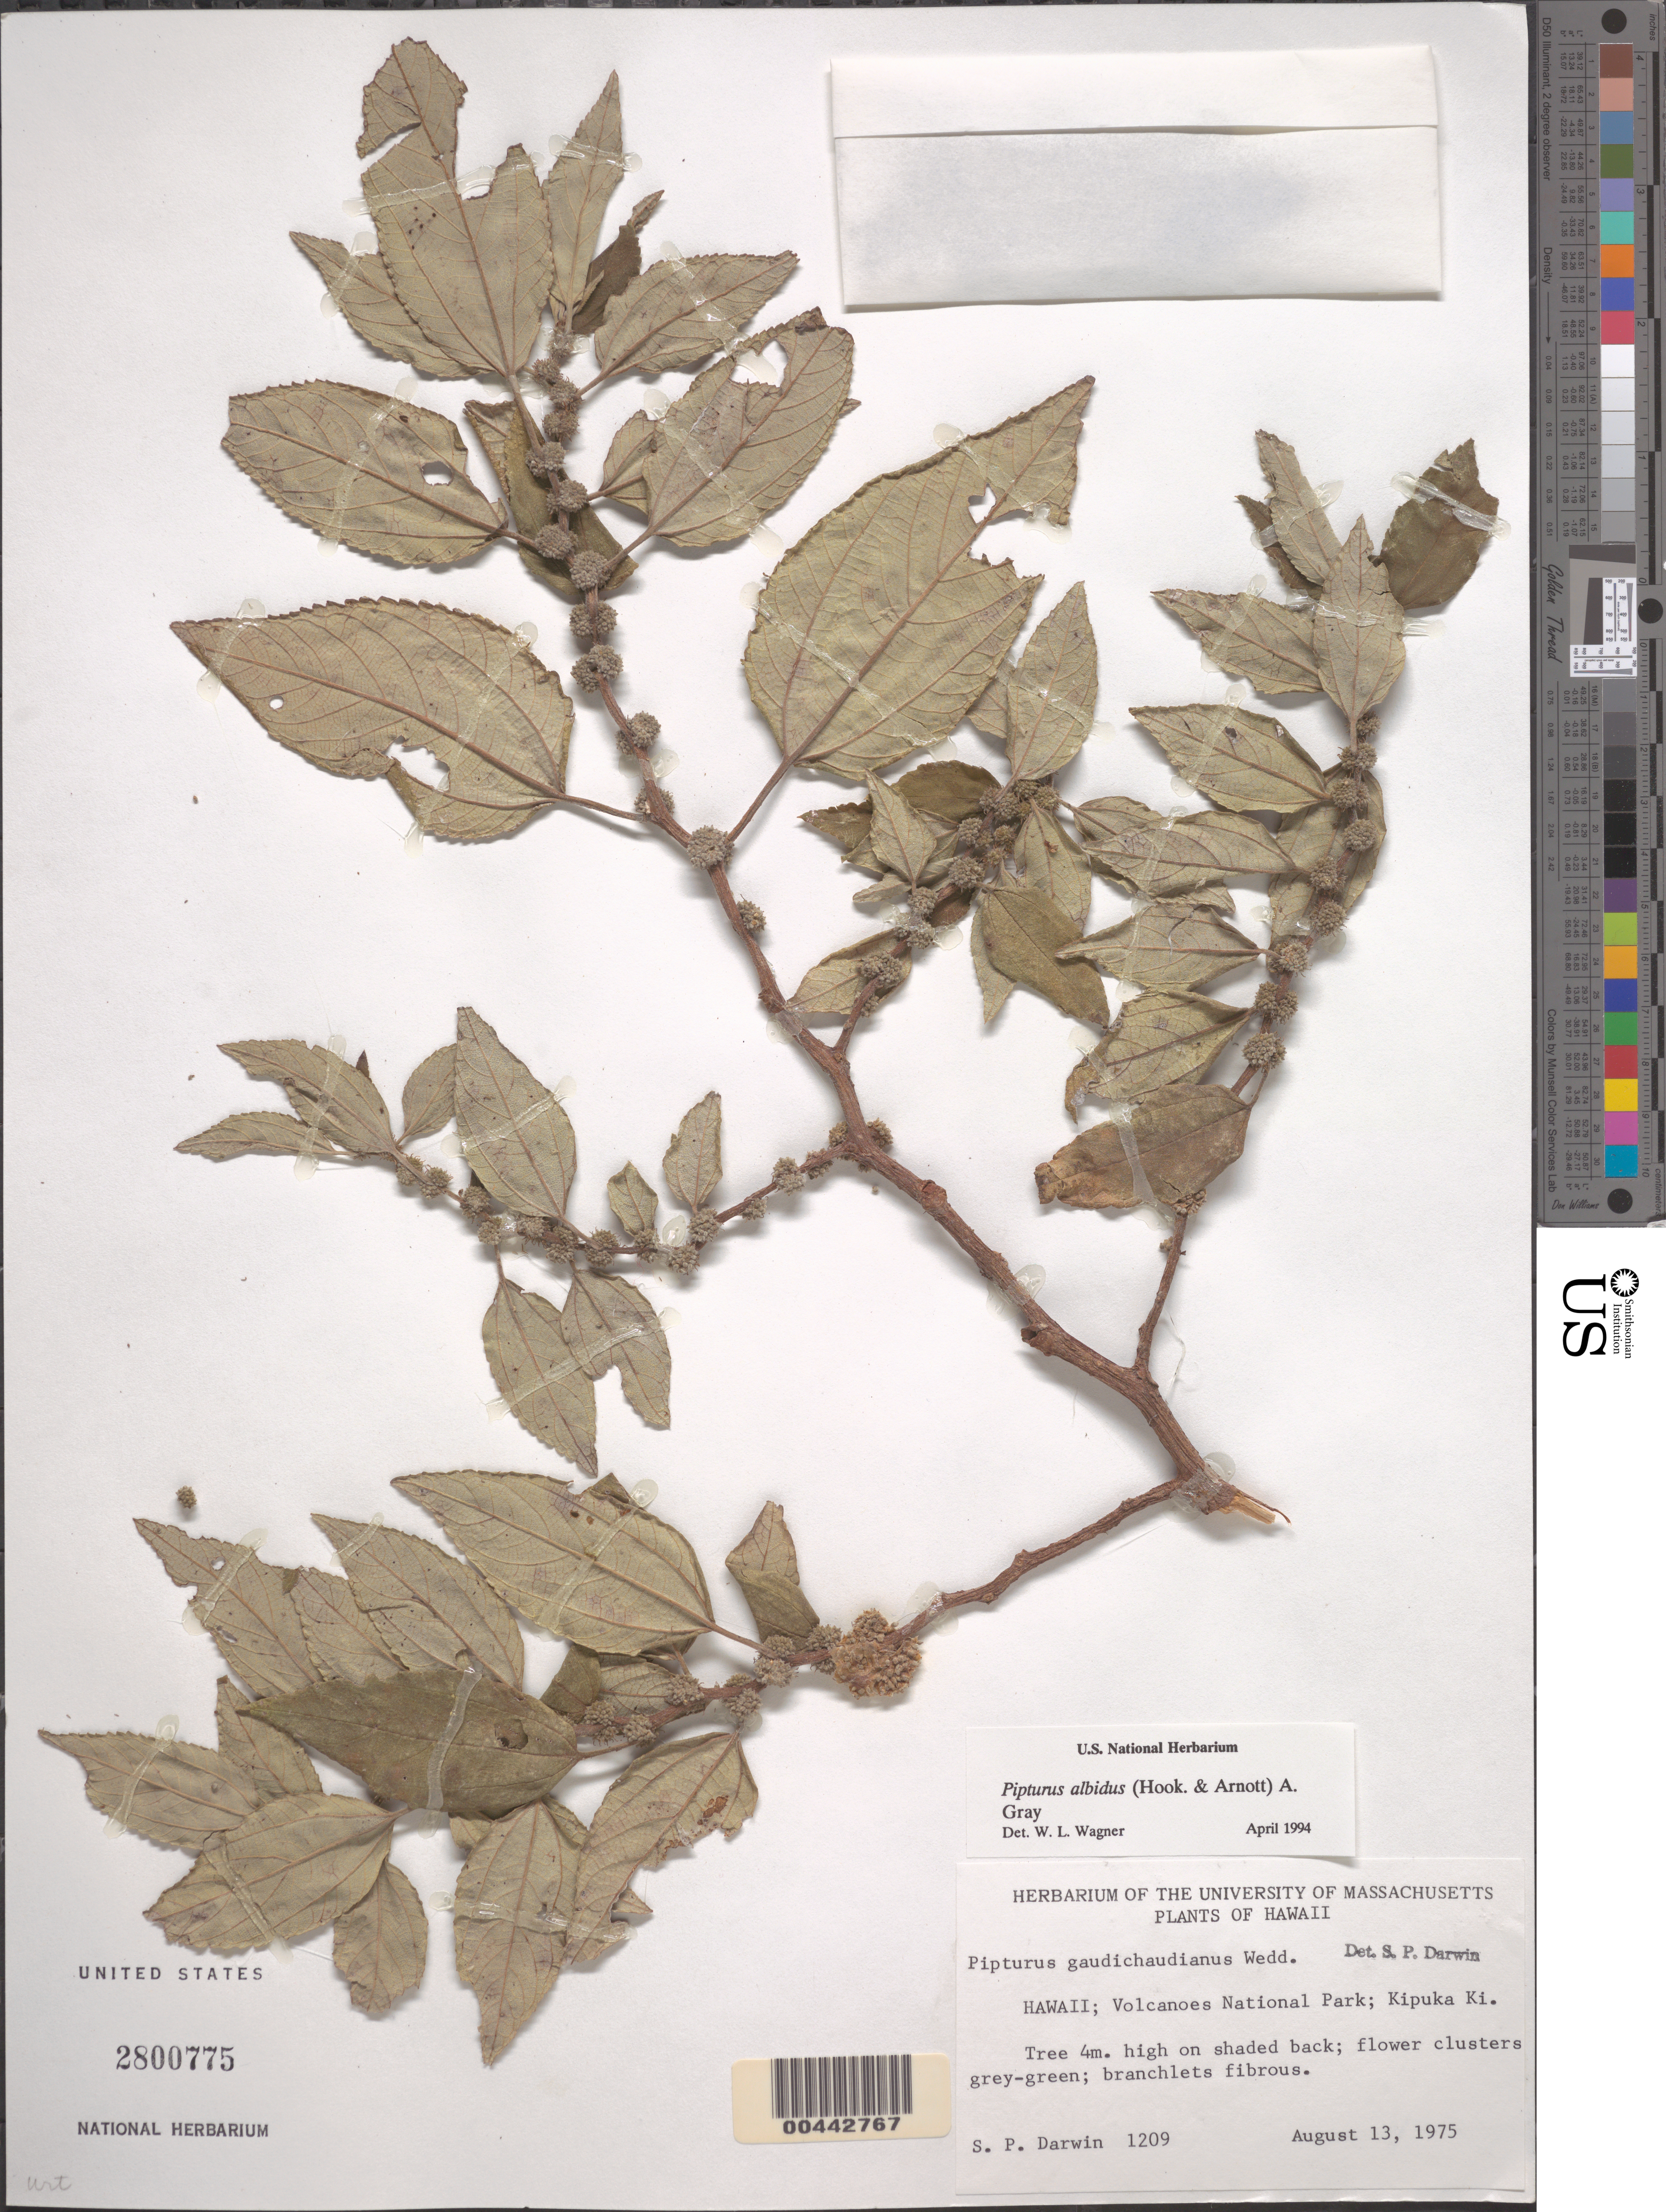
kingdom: Plantae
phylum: Tracheophyta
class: Magnoliopsida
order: Rosales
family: Urticaceae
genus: Pipturus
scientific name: Pipturus albidus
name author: (Hook. & Arn.) A. Gray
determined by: Wagner, W. L., (BOT), Smithsonian Institution - National Museum of Natural History (UNITED STATES)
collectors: S. P. Darwin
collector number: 1209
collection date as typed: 13 Aug 1975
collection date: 1975-08-13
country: United States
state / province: Hawaii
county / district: Hawaii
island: Hawaii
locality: Volcanoes National Park, Kipuka Ki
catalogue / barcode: US 2800775